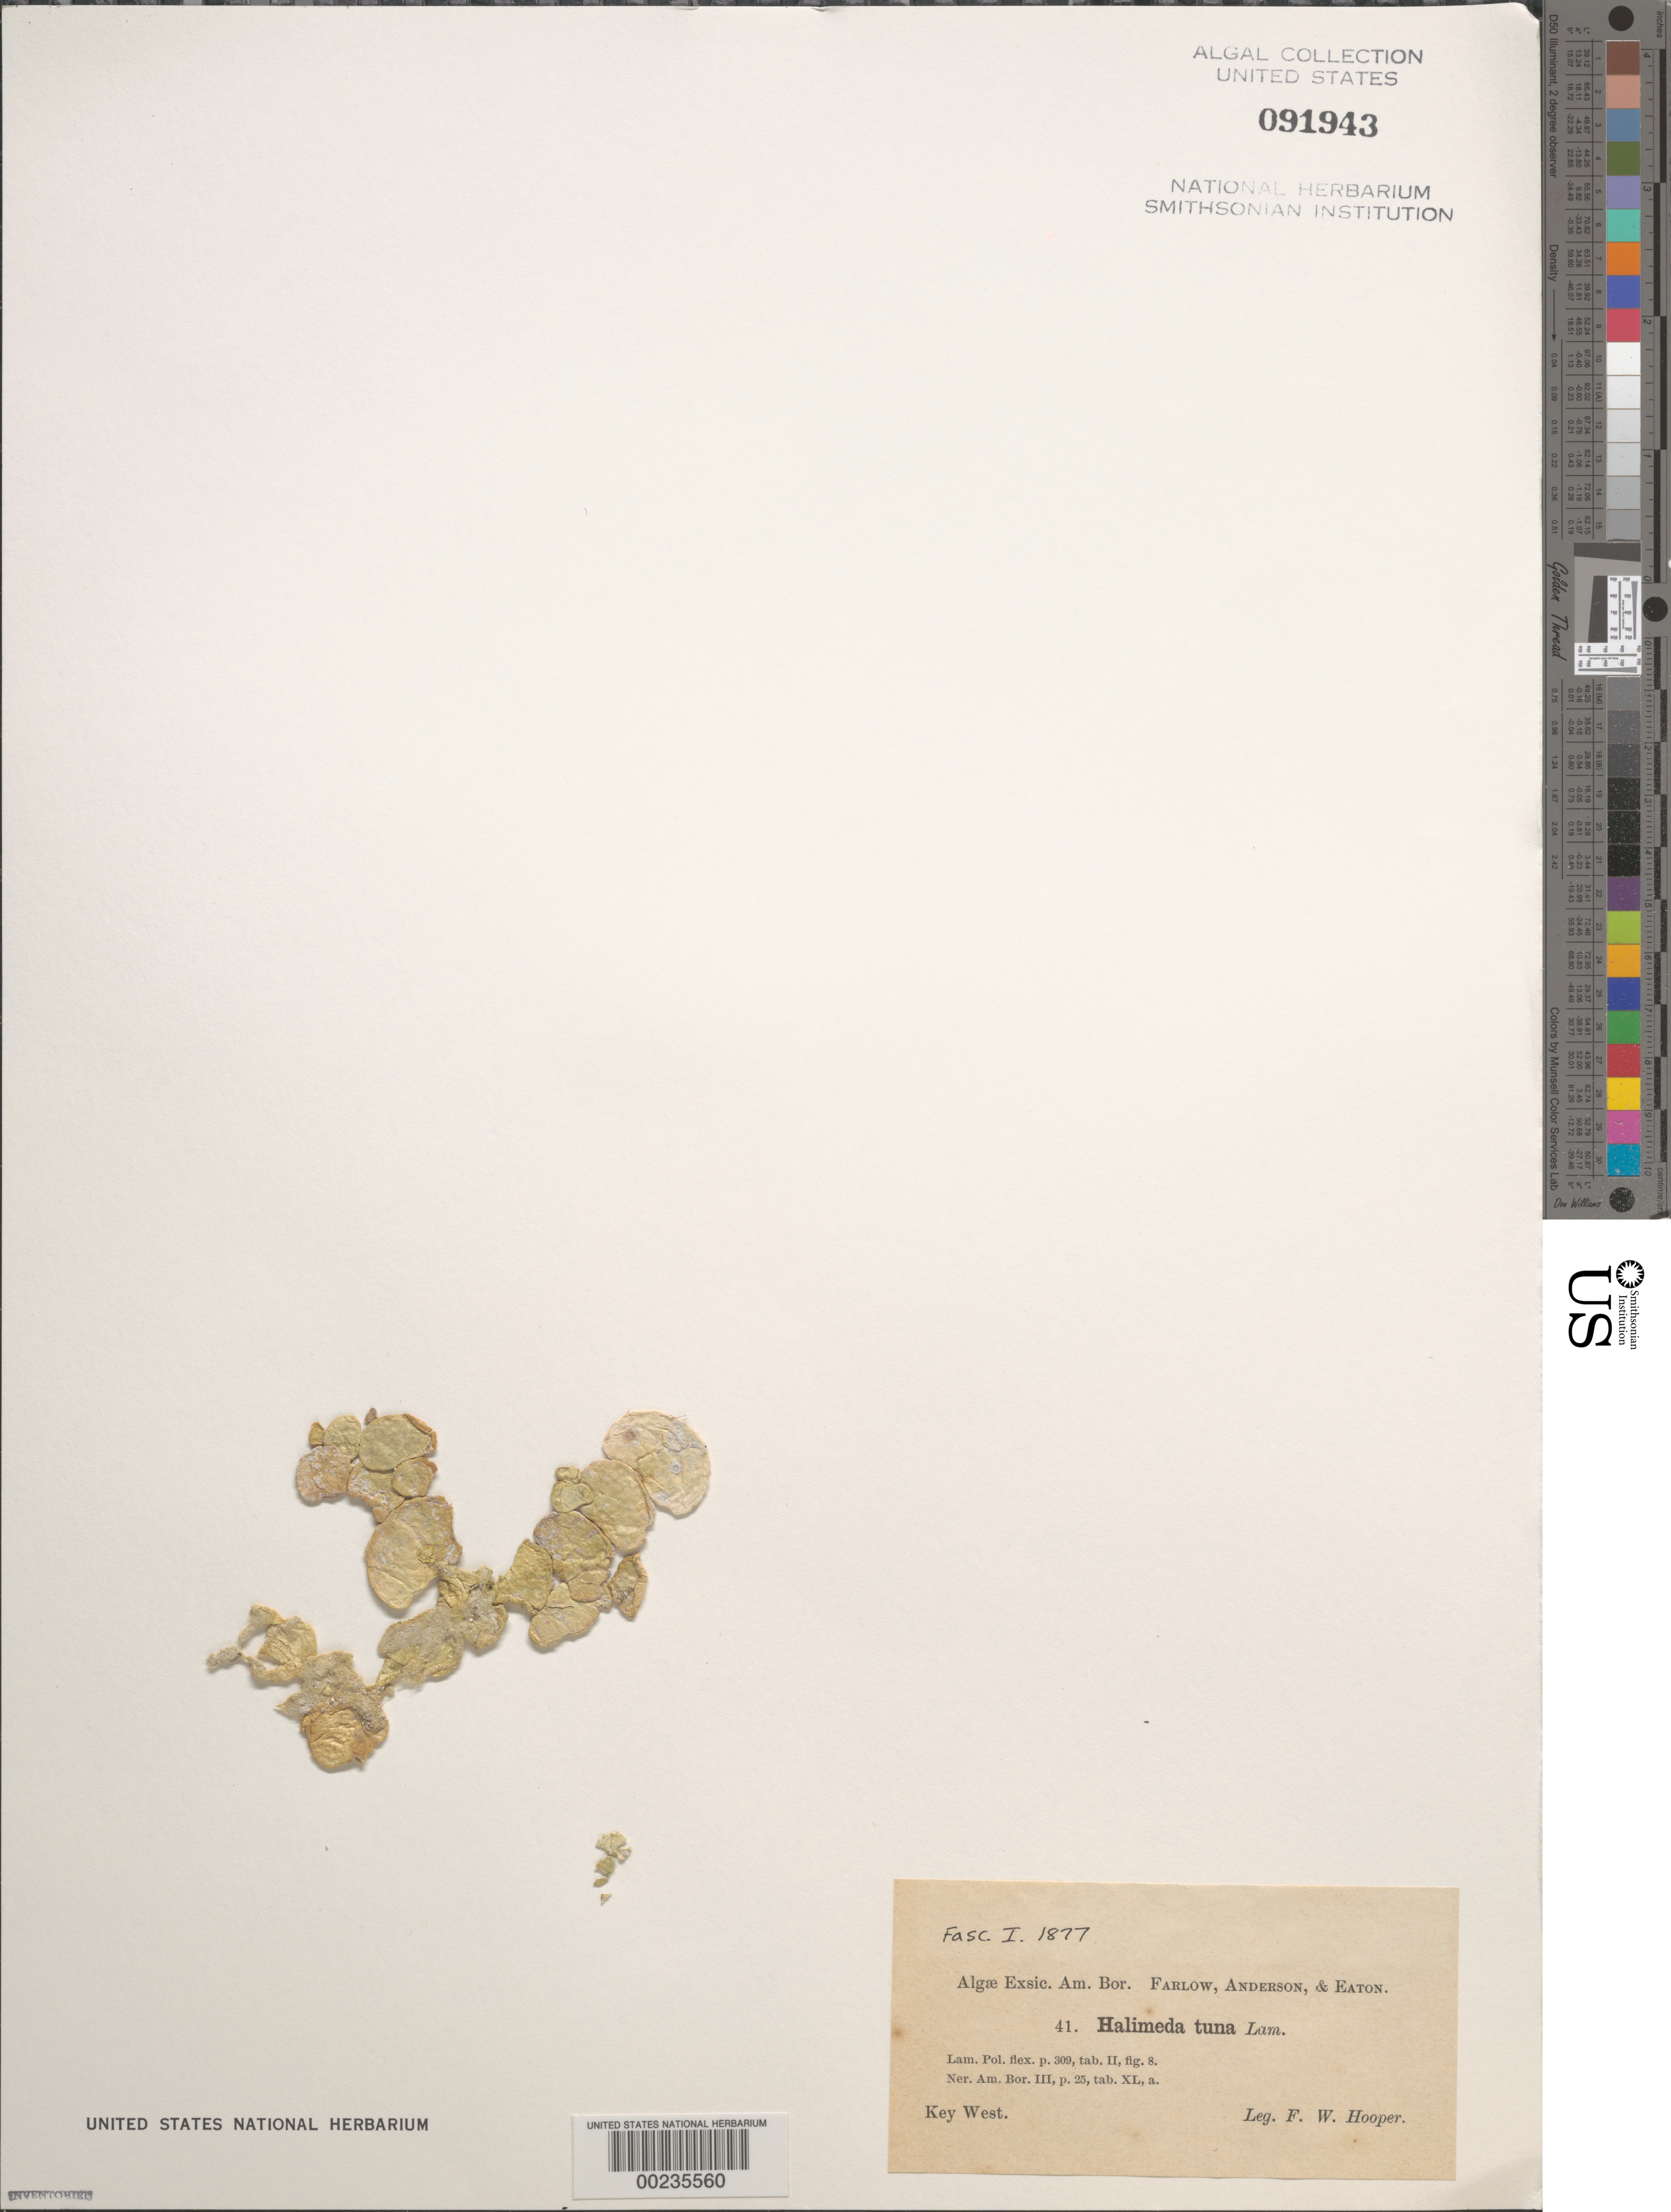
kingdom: Plantae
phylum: Chlorophyta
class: Ulvophyceae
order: Bryopsidales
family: Halimedaceae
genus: Halimeda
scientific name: Halimeda tuna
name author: (J. Ellis & Sol.) J.V.Lamouroux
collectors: F. Hooper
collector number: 41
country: United States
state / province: Florida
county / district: Monroe County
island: Key West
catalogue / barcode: US 91943